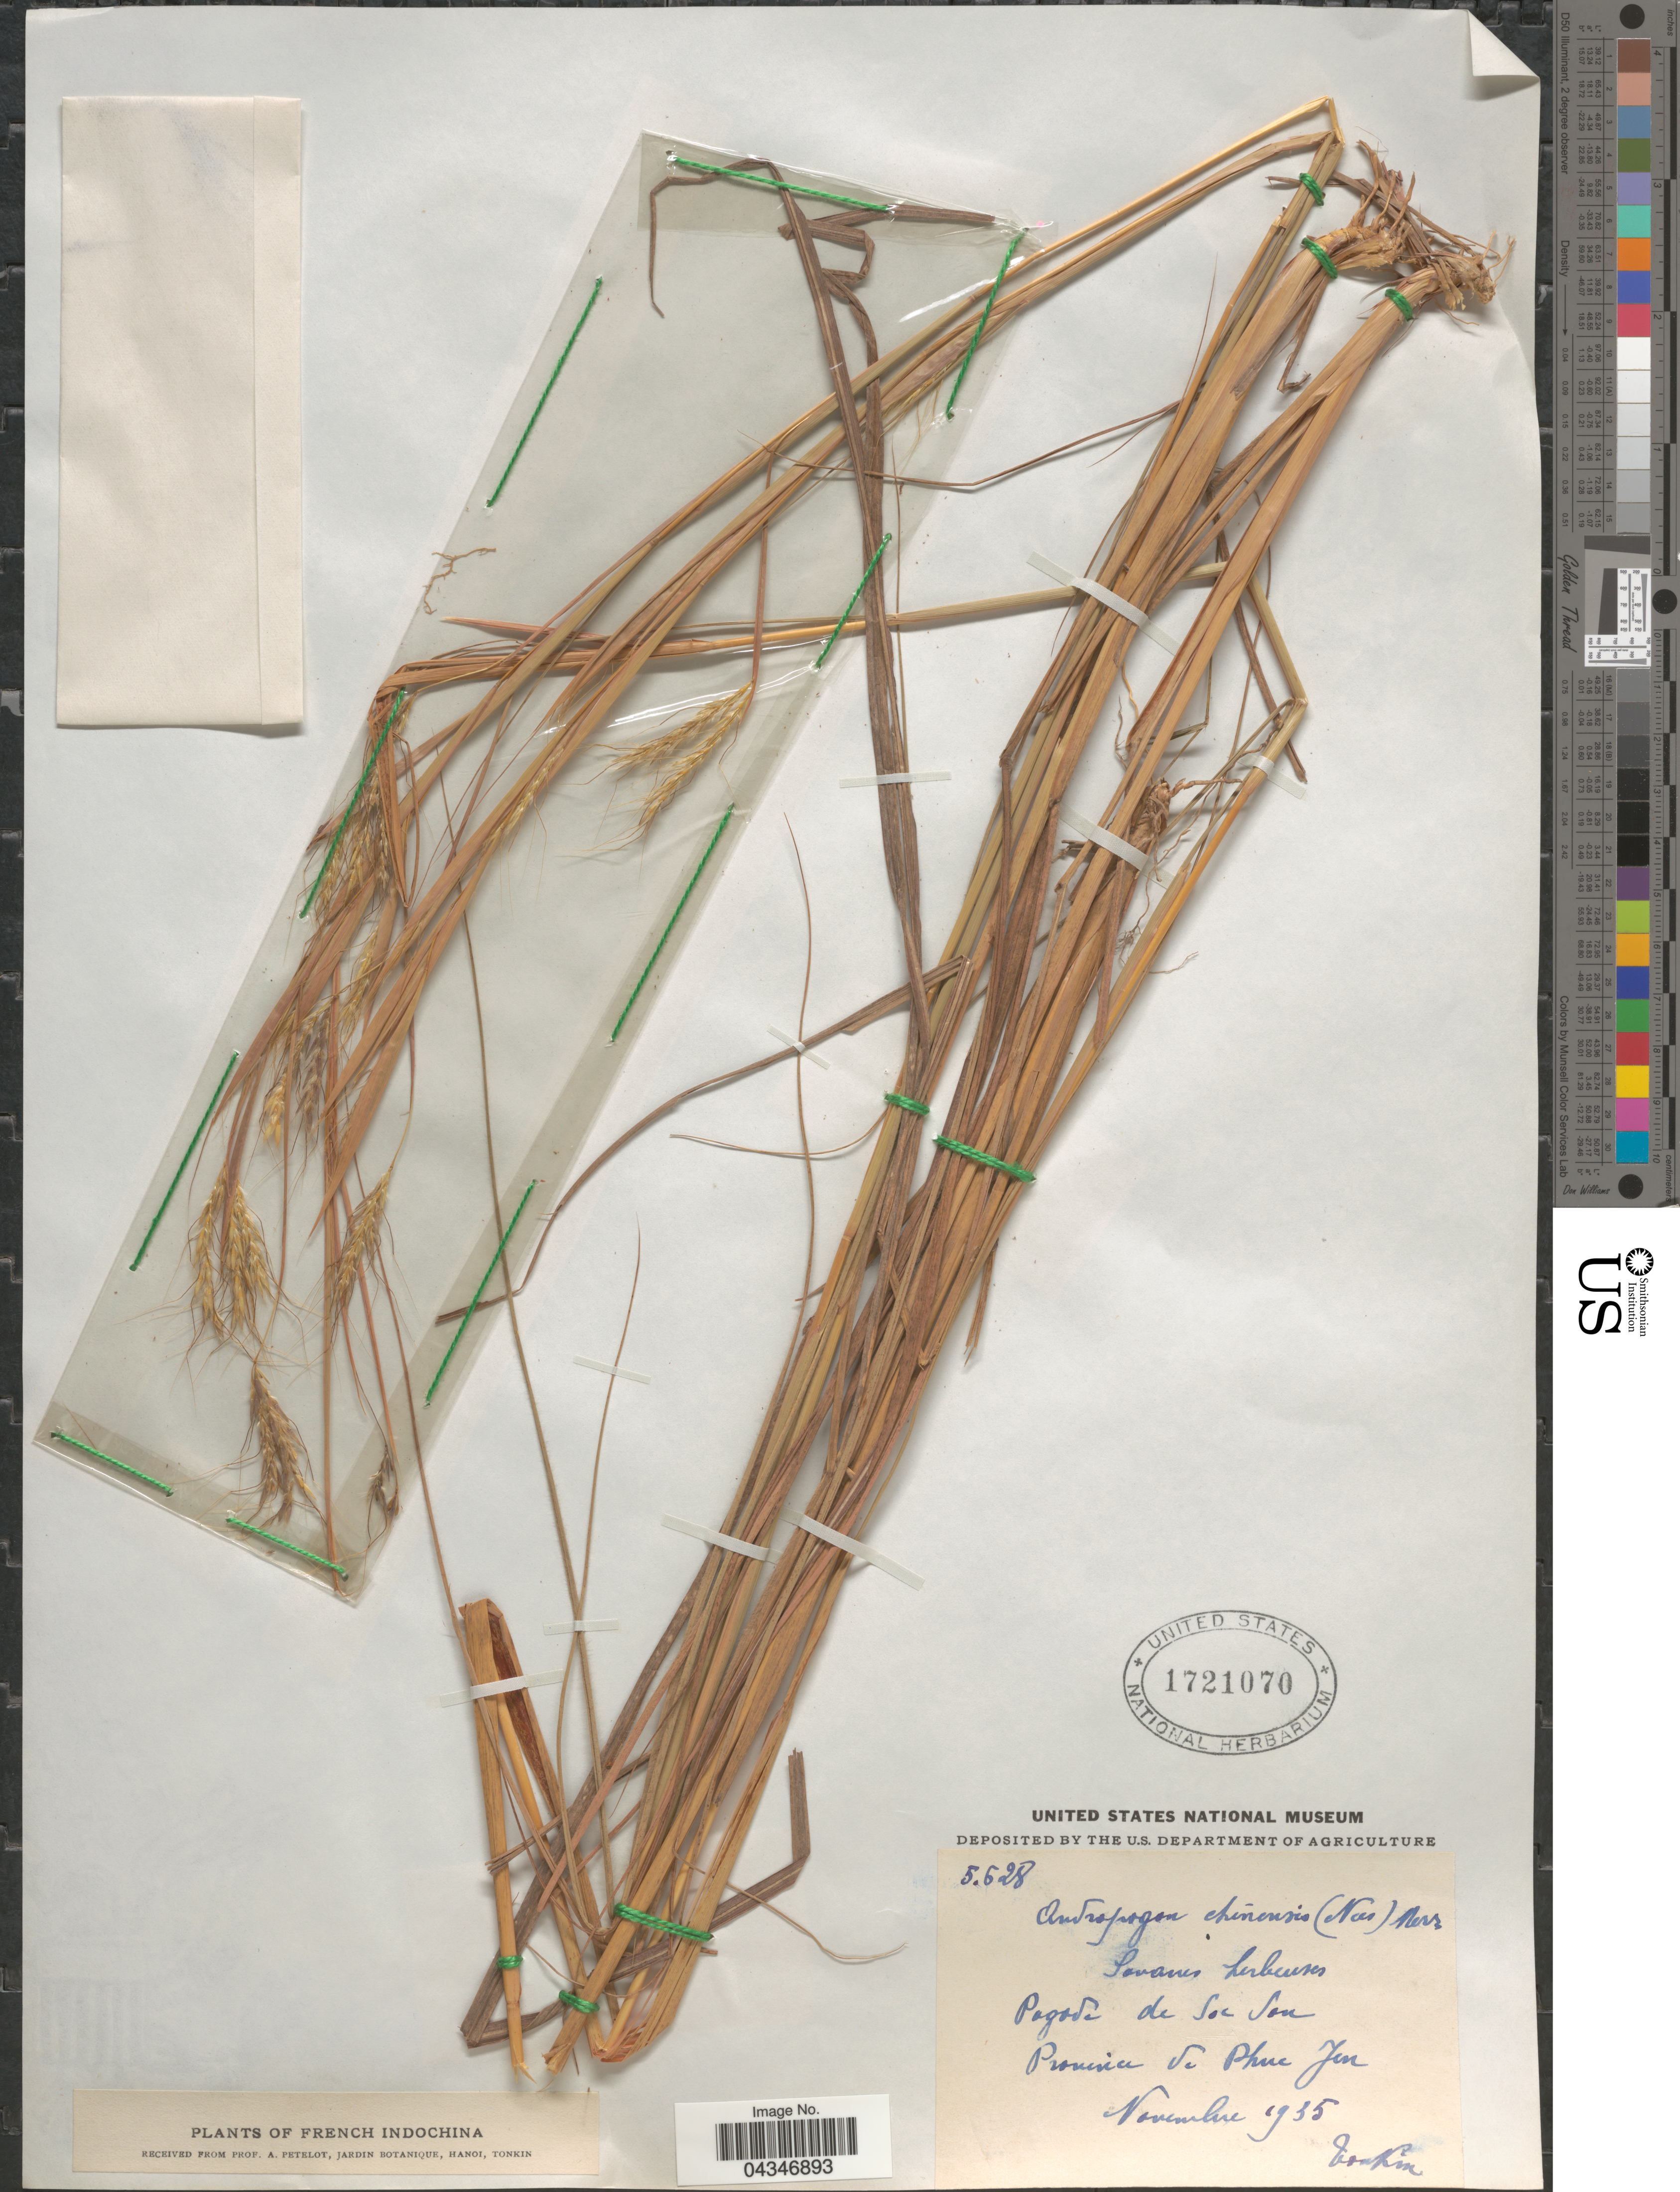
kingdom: Plantae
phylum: Tracheophyta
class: Liliopsida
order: Poales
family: Poaceae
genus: Andropogon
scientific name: Andropogon chinensis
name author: (Nees) Merr.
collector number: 5628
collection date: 1935-11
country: Vietnam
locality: French Indochina. Pagode de Soc Son. Province de Phuc Yen. Tonkin.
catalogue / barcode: US 1721070